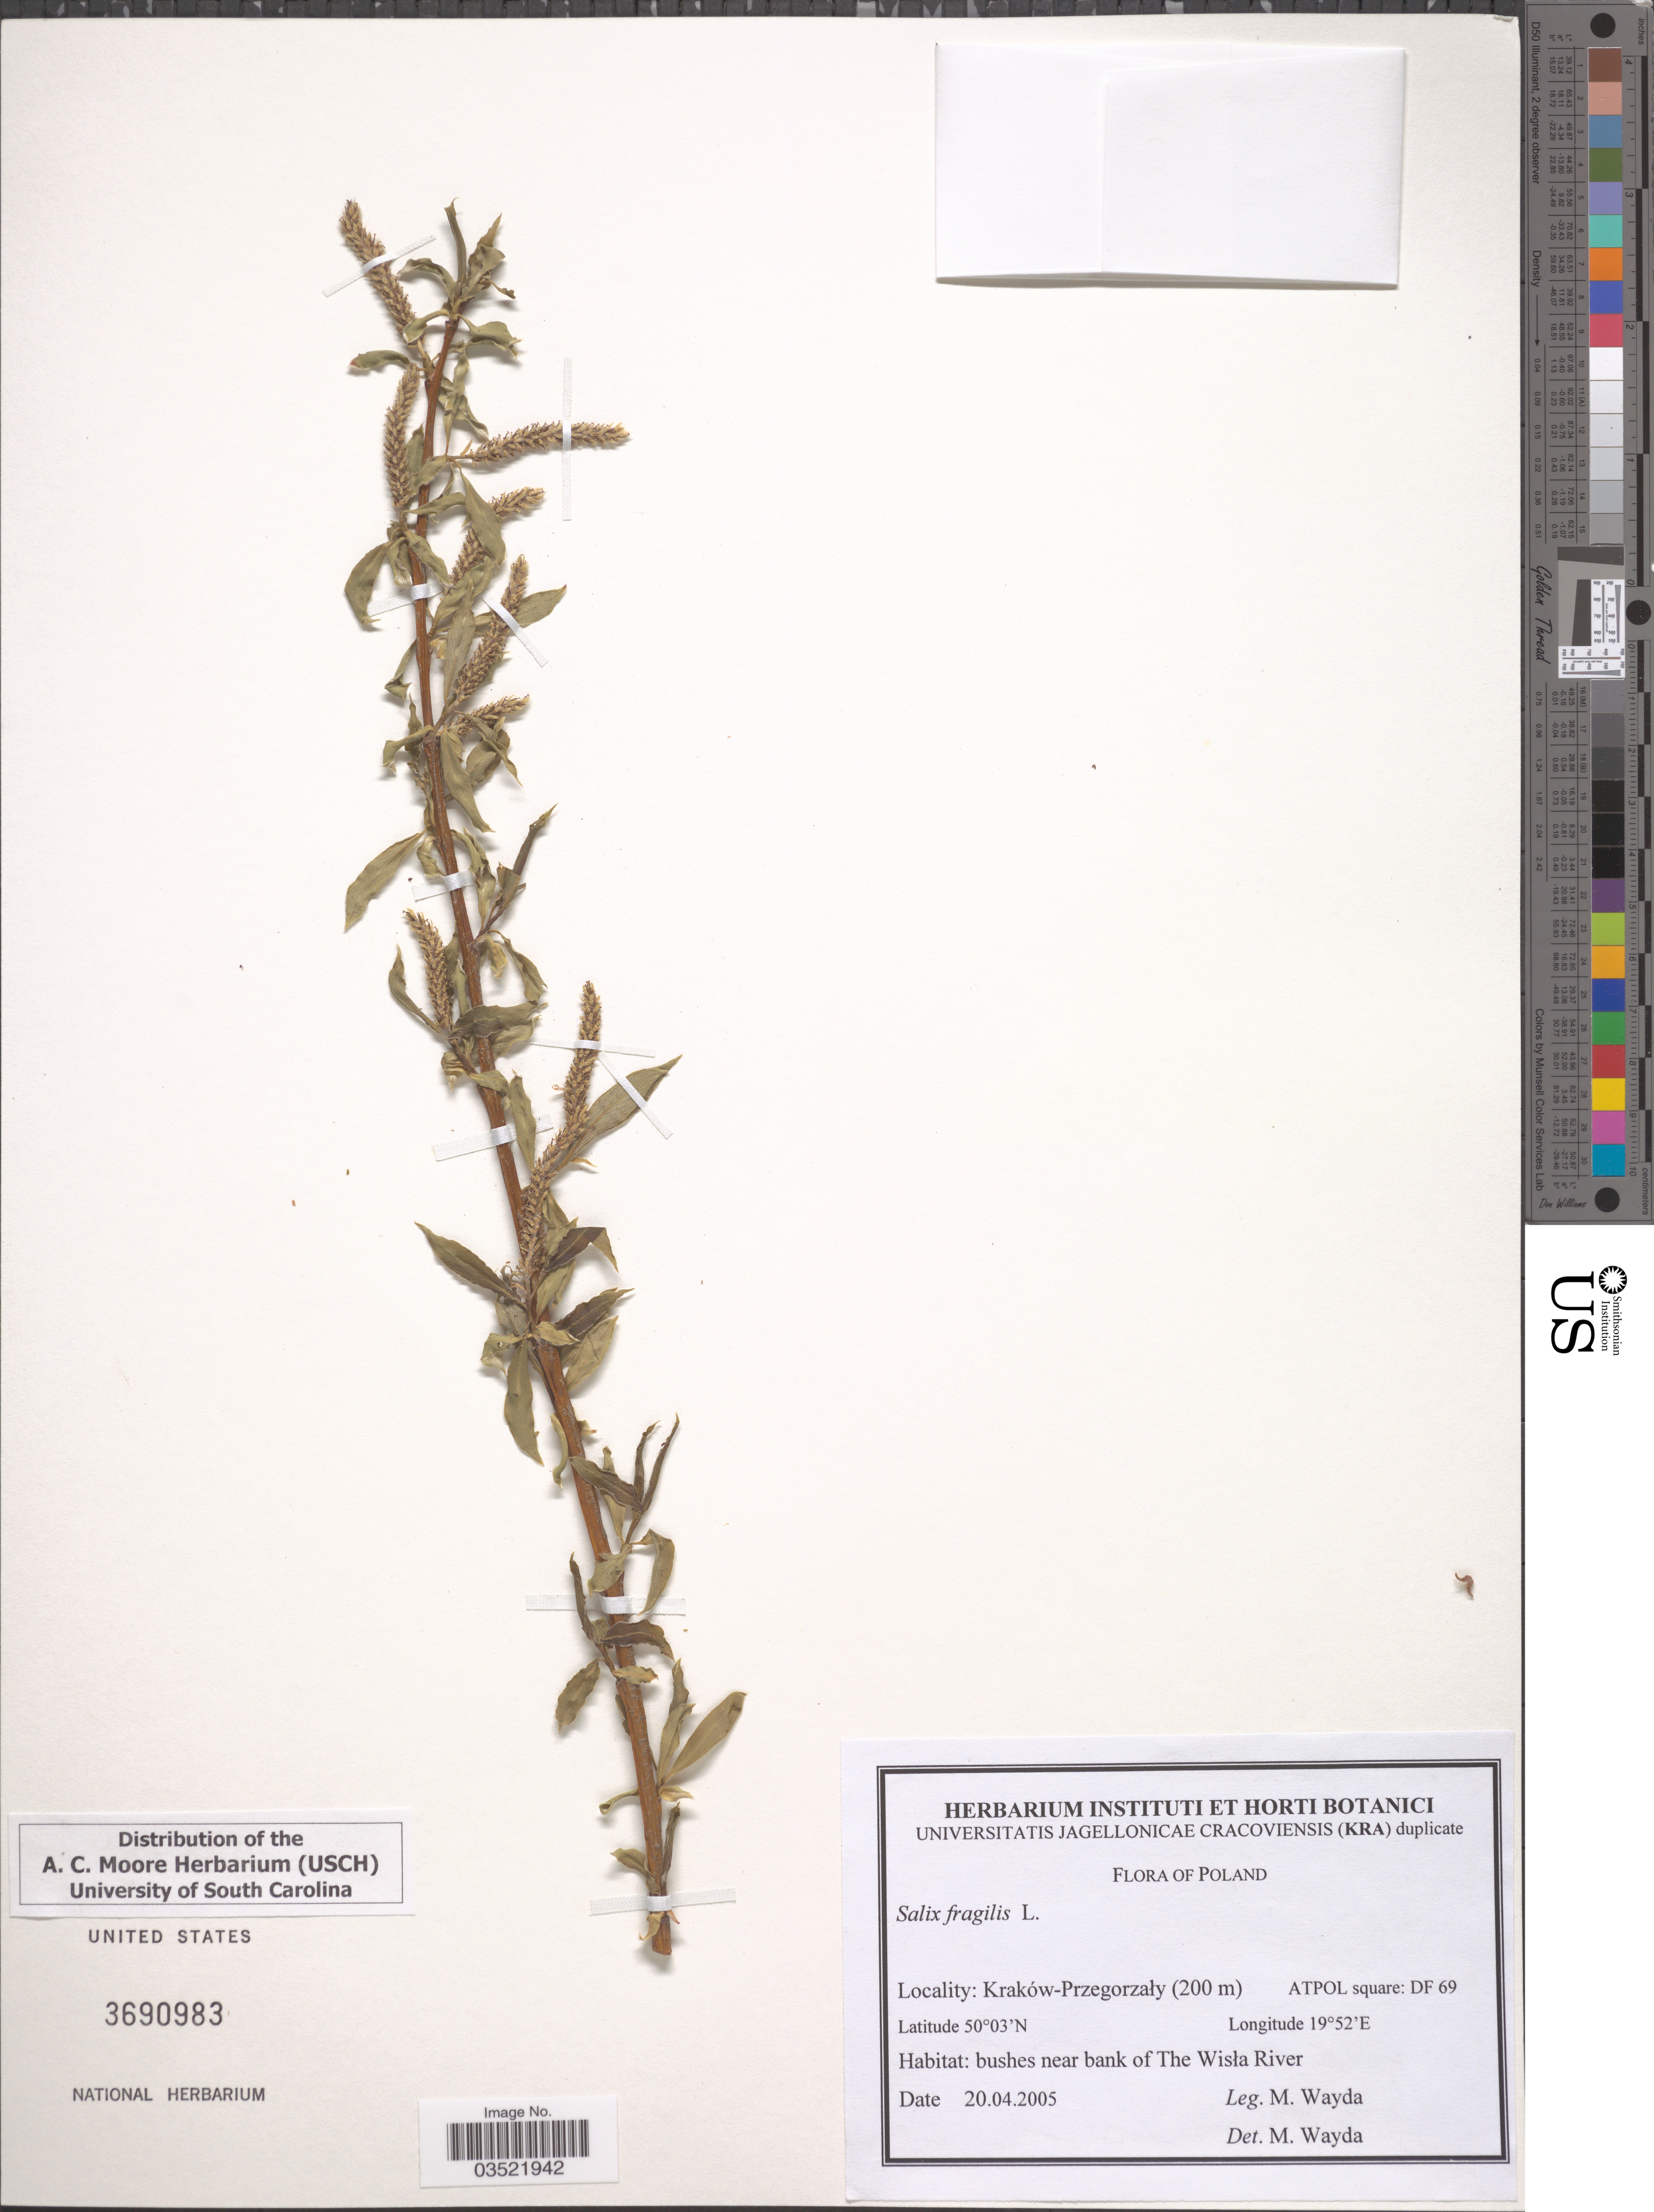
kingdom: Plantae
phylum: Tracheophyta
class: Magnoliopsida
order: Malpighiales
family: Salicaceae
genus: Salix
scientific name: Salix fragilis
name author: L.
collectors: M. Wayda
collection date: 2005-04-20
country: Poland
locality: Kraków-Przegorzały. Bank of The Wisla River.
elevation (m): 200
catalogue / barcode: US 3690983